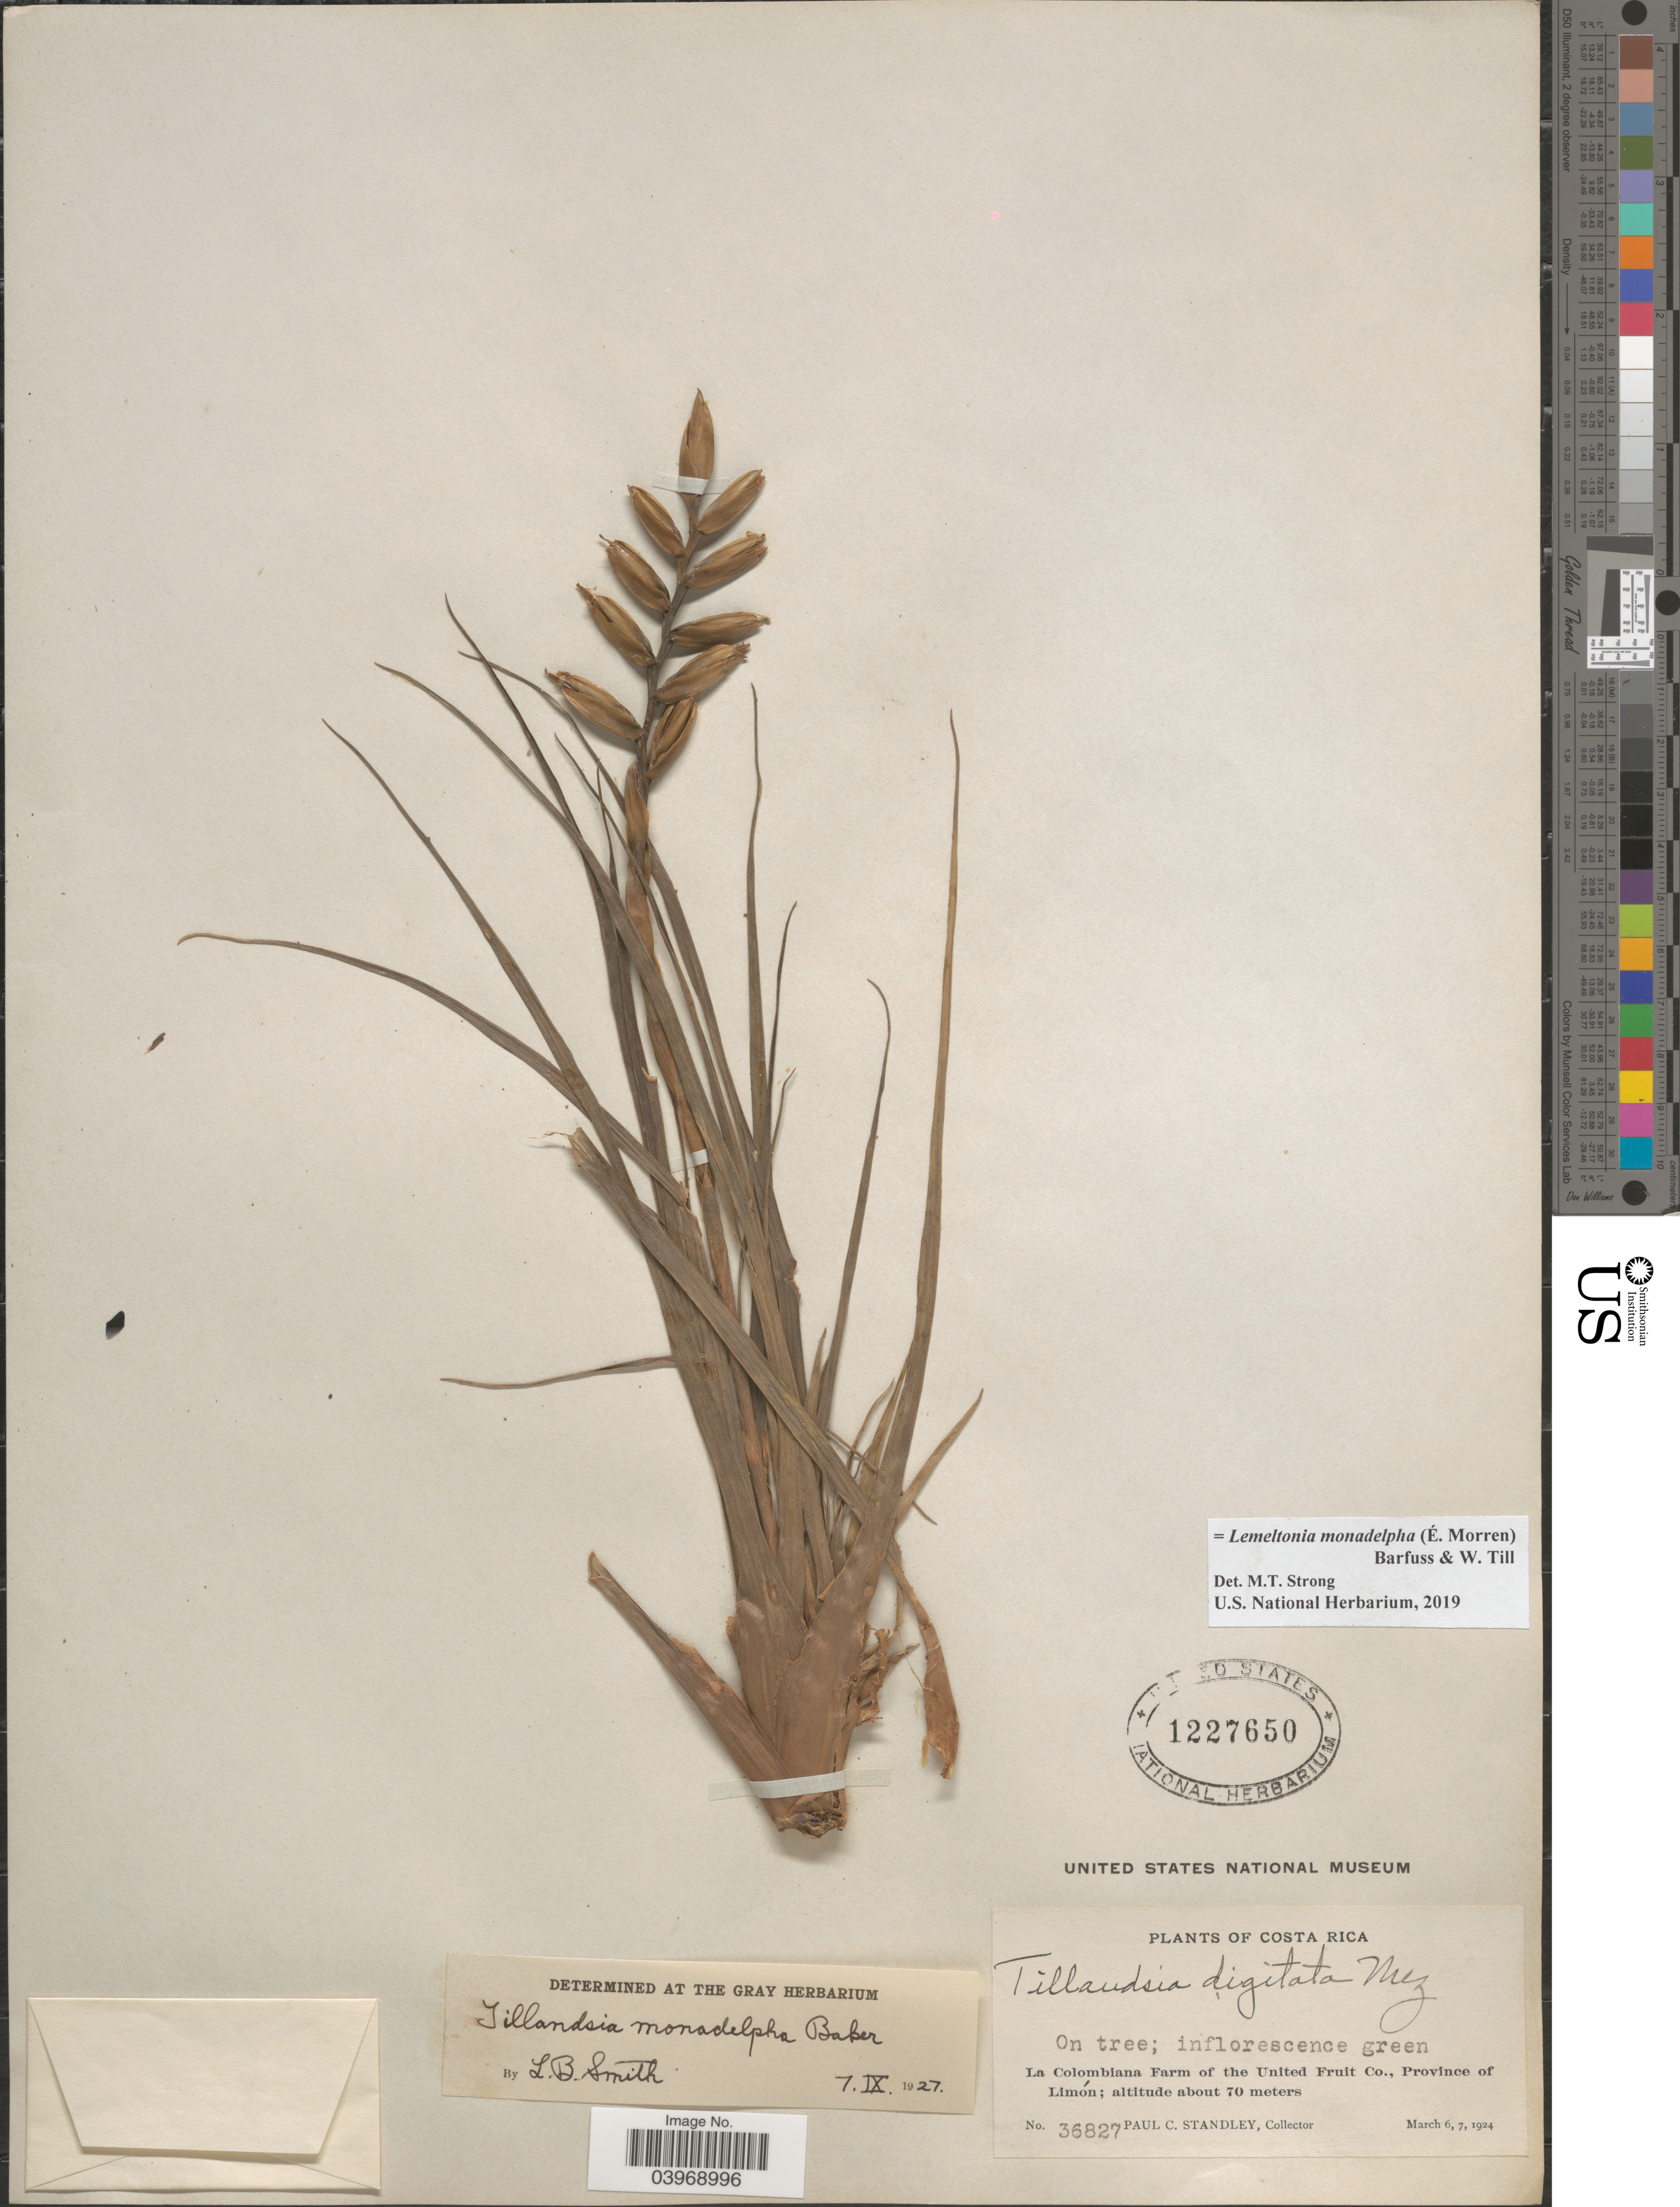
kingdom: Plantae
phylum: Tracheophyta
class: Liliopsida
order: Poales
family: Bromeliaceae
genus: Lemeltonia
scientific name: Lemeltonia monadelpha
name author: (É. Morren) Barfuss & W. Till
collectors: P. C. Standley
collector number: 36827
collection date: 1924-03-06/1924-03-07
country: Costa Rica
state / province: Limón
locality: La Colombiana Farm of the United Fruit Co.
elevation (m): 70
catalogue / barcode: US 1227650